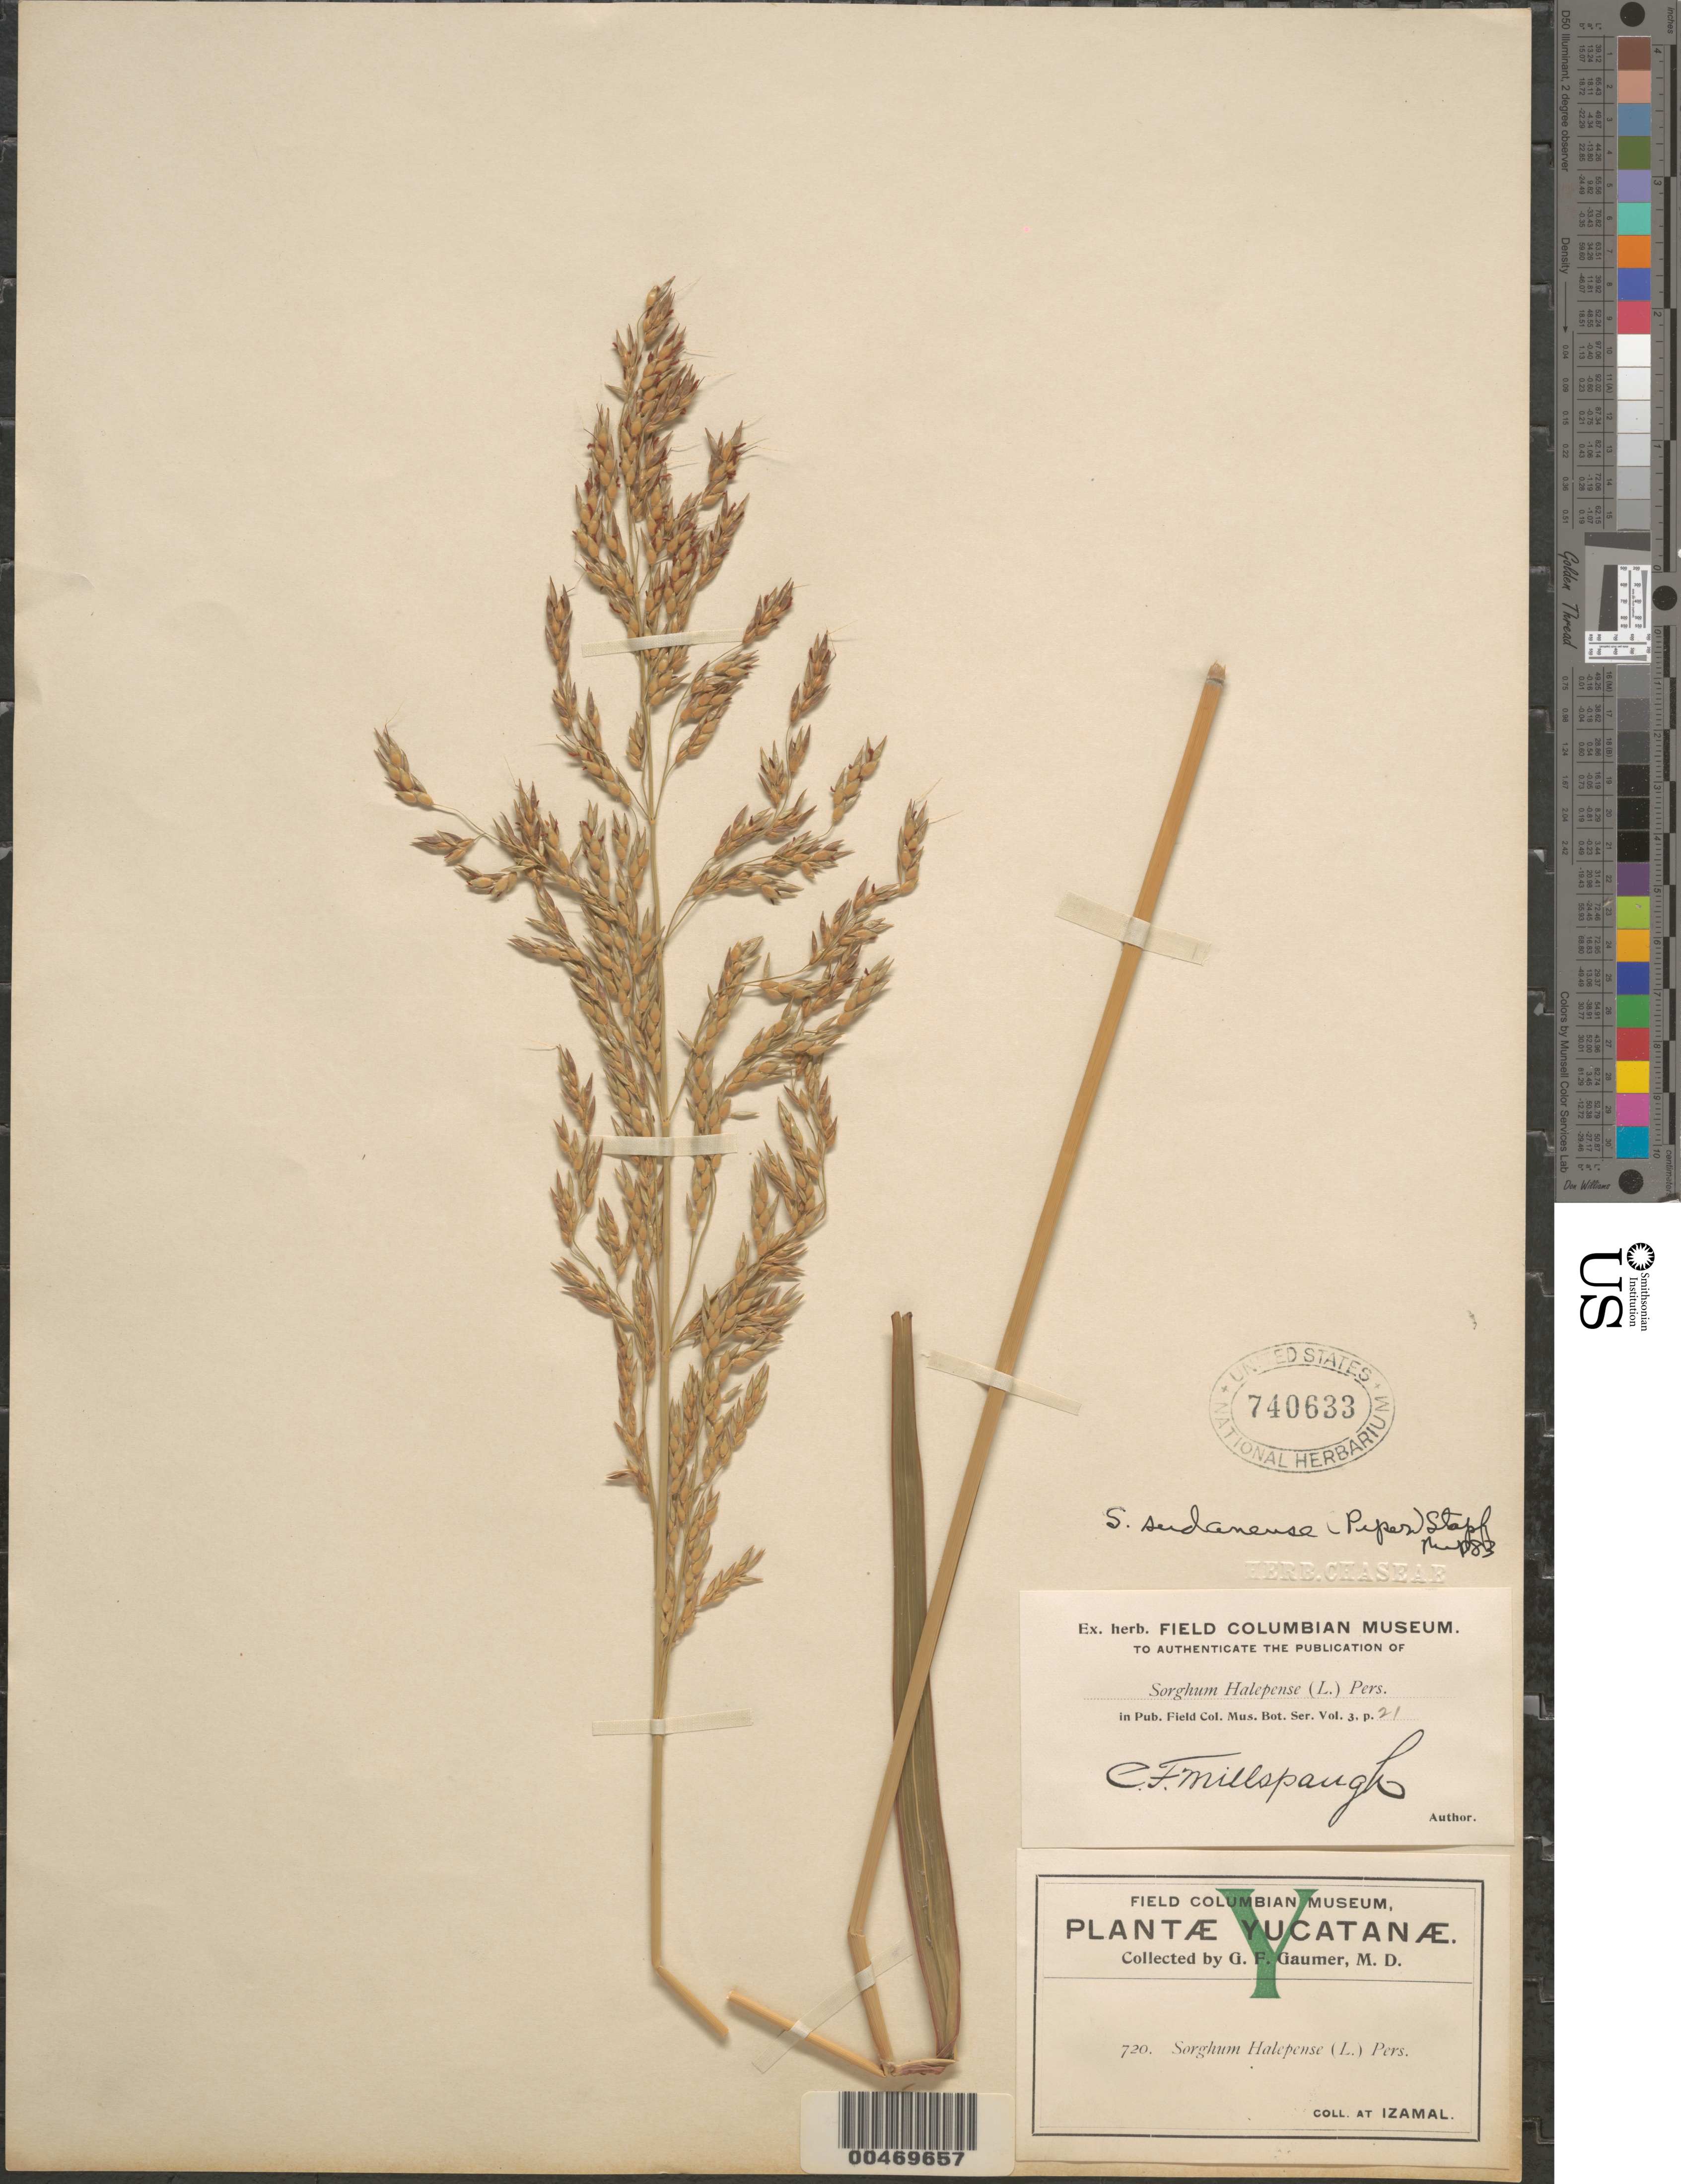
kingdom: Plantae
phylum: Tracheophyta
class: Liliopsida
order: Poales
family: Poaceae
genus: Sorghum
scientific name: Sorghum sudanense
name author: (Piper) Stapf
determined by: Pohl, R. W.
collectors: G. F. Gaumer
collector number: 720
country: Mexico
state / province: Yucatan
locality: Izamal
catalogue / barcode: US 2406333